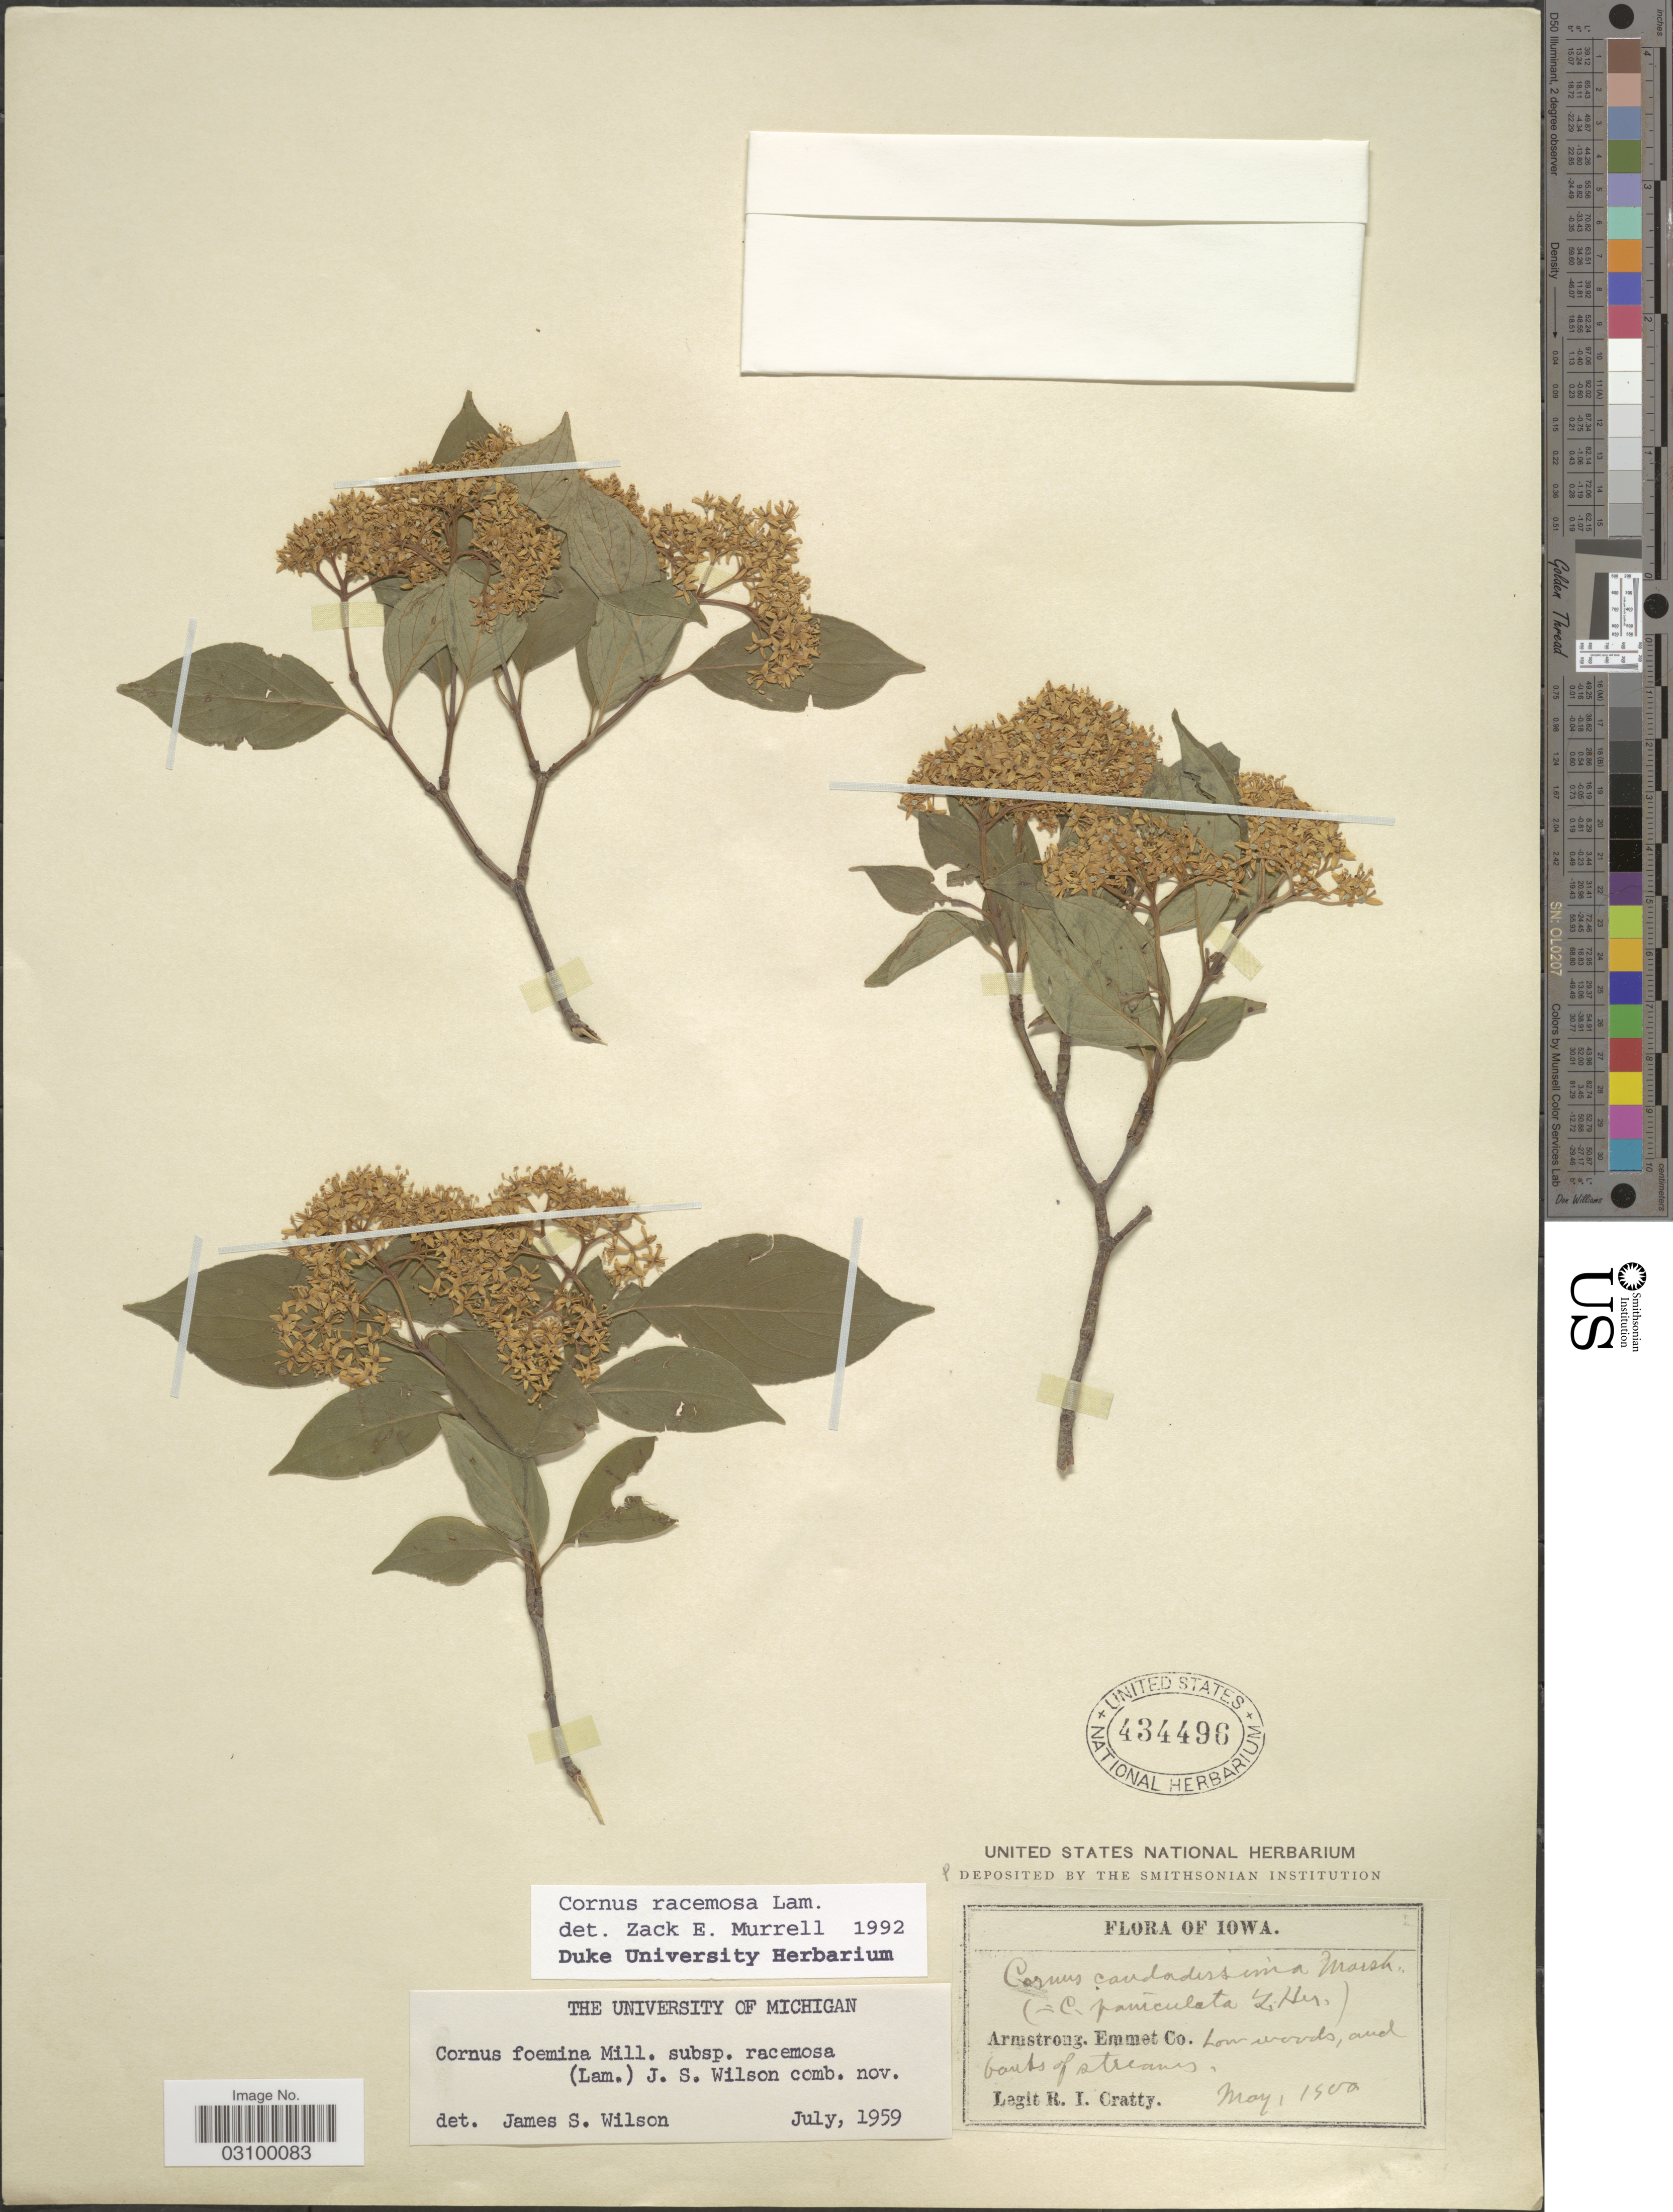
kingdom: Plantae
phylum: Tracheophyta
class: Magnoliopsida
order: Cornales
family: Cornaceae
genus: Cornus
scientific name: Cornus racemosa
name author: Lam.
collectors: R. Cratty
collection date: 1900-05-01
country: United States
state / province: Iowa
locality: Armstrong. Emmet Co.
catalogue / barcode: US 434496